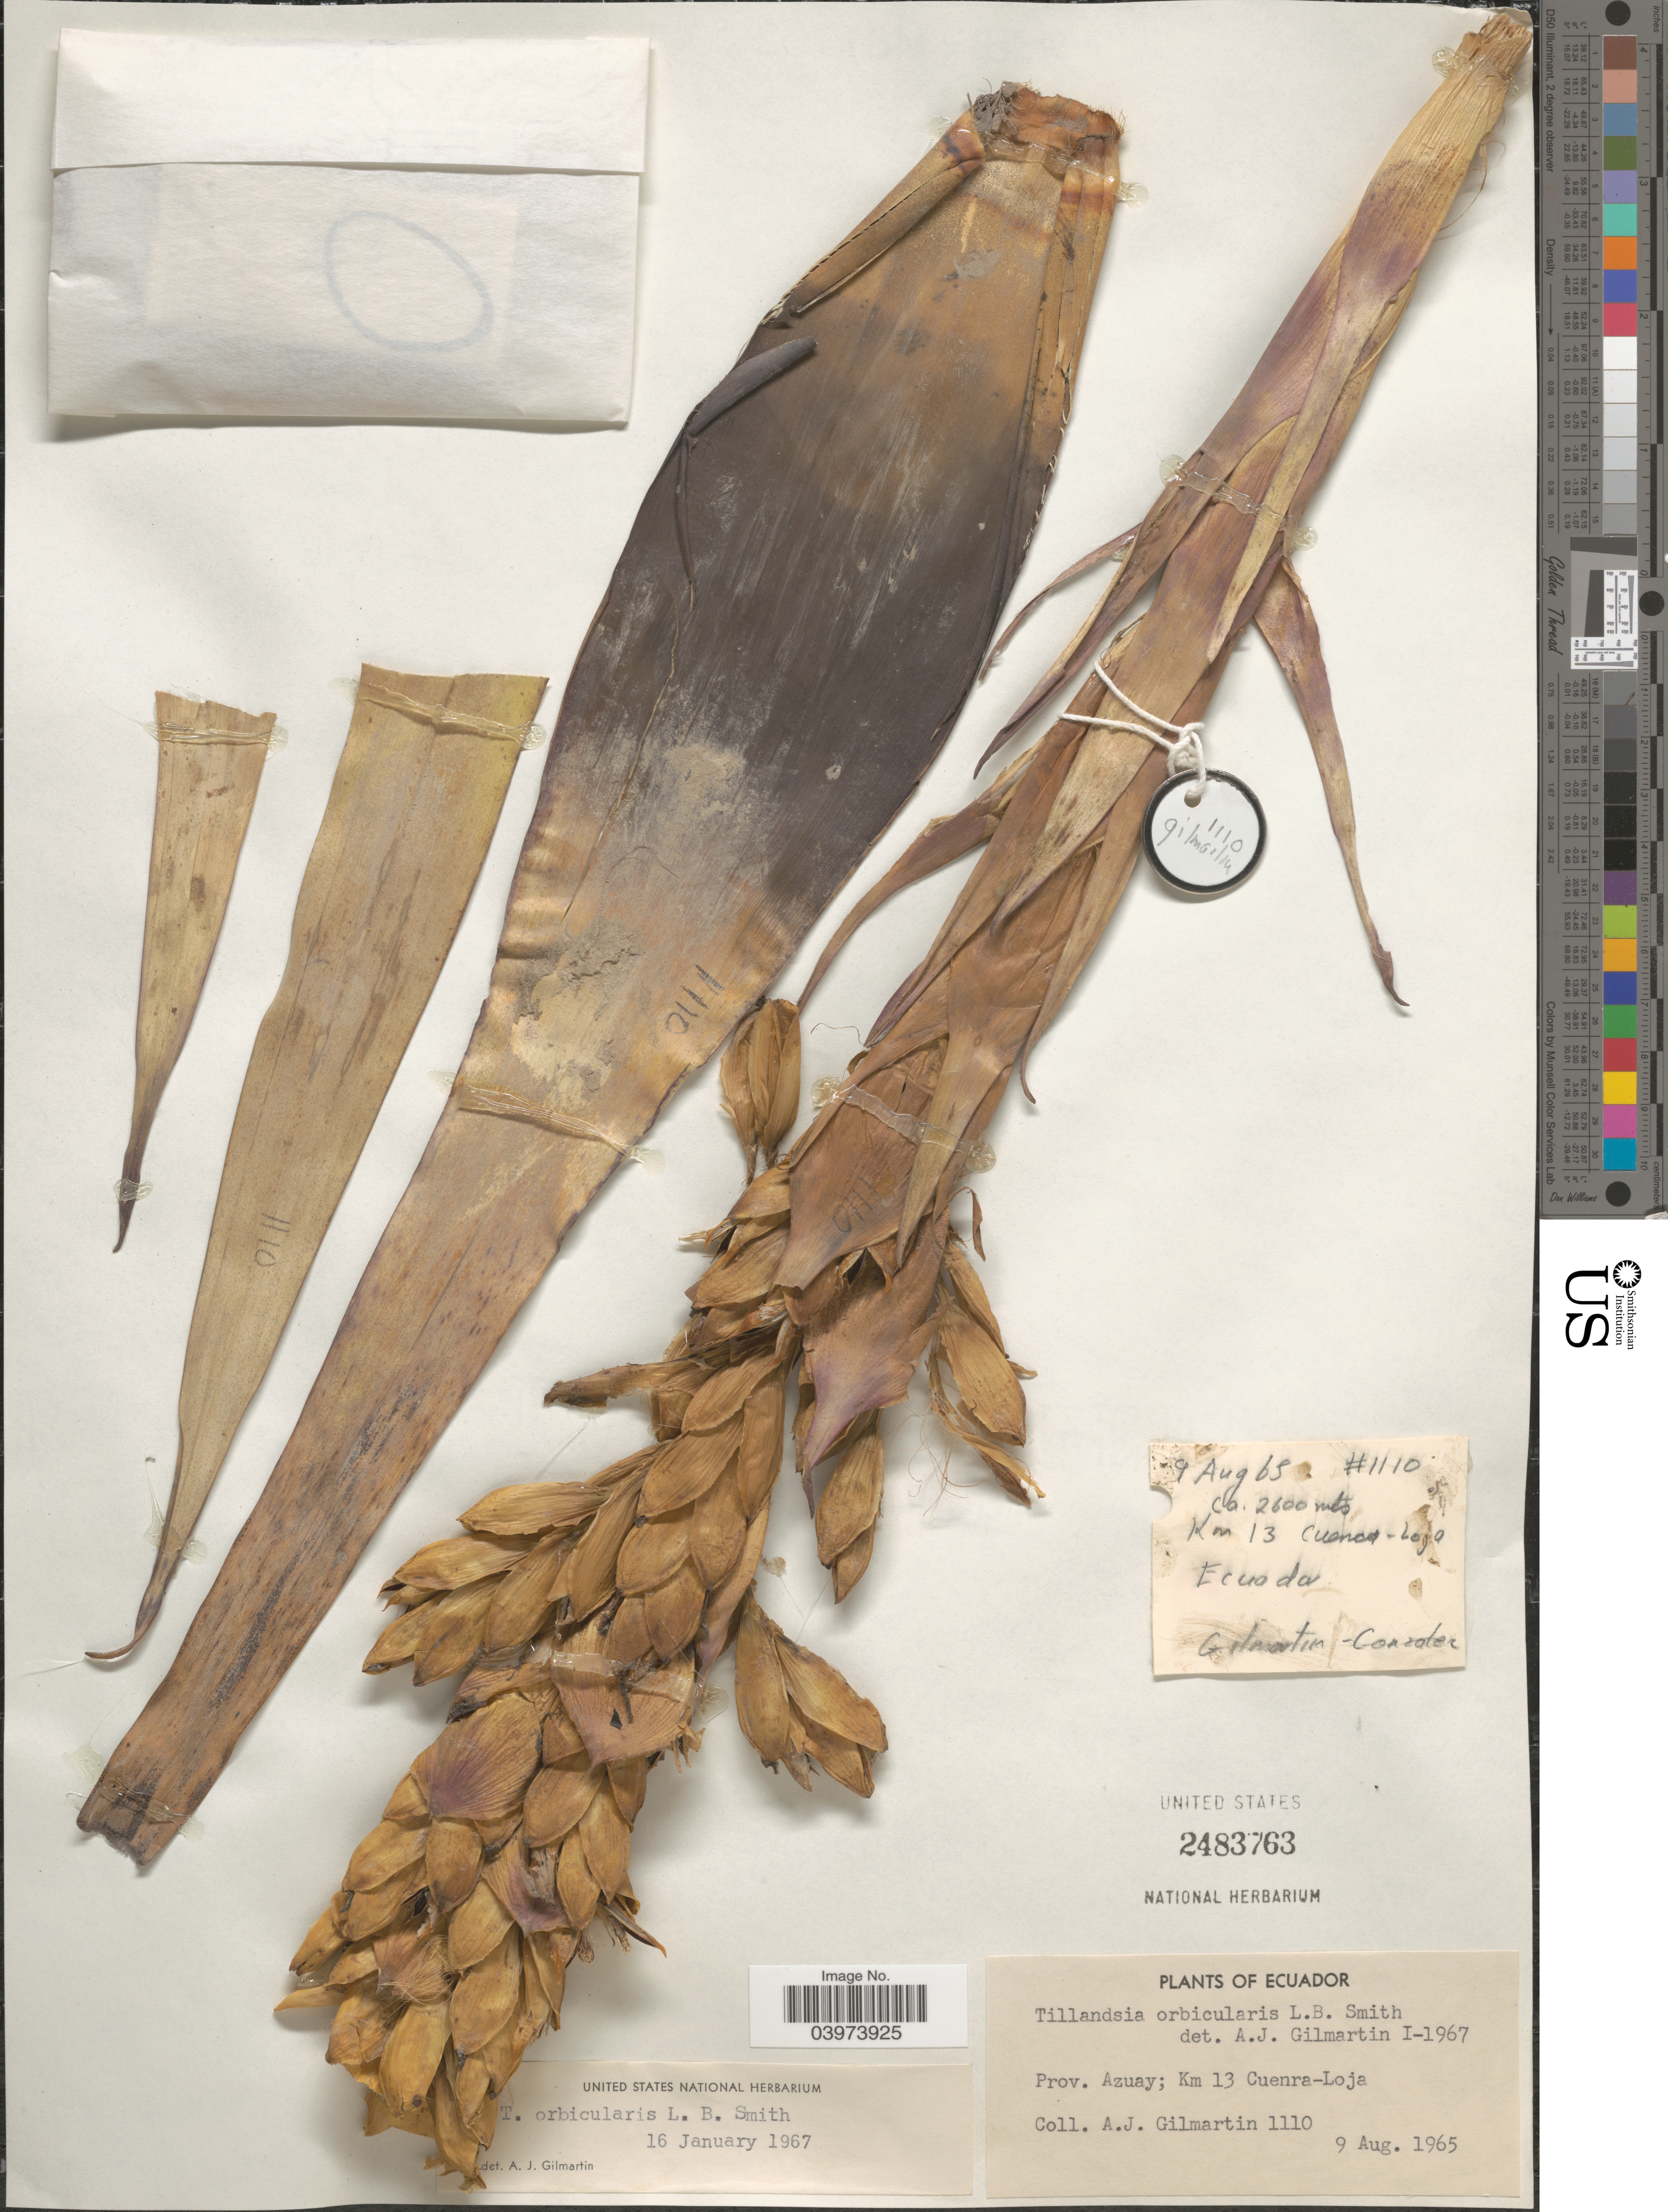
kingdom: Plantae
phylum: Tracheophyta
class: Liliopsida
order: Poales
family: Bromeliaceae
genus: Tillandsia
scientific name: Tillandsia orbicularis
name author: L.B. Sm.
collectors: A. J. Gilmartin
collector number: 1110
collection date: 1965-08-09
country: Ecuador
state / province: Azuay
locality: Km 13 Cuenra-Loja.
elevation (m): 2600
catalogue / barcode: US 2483763